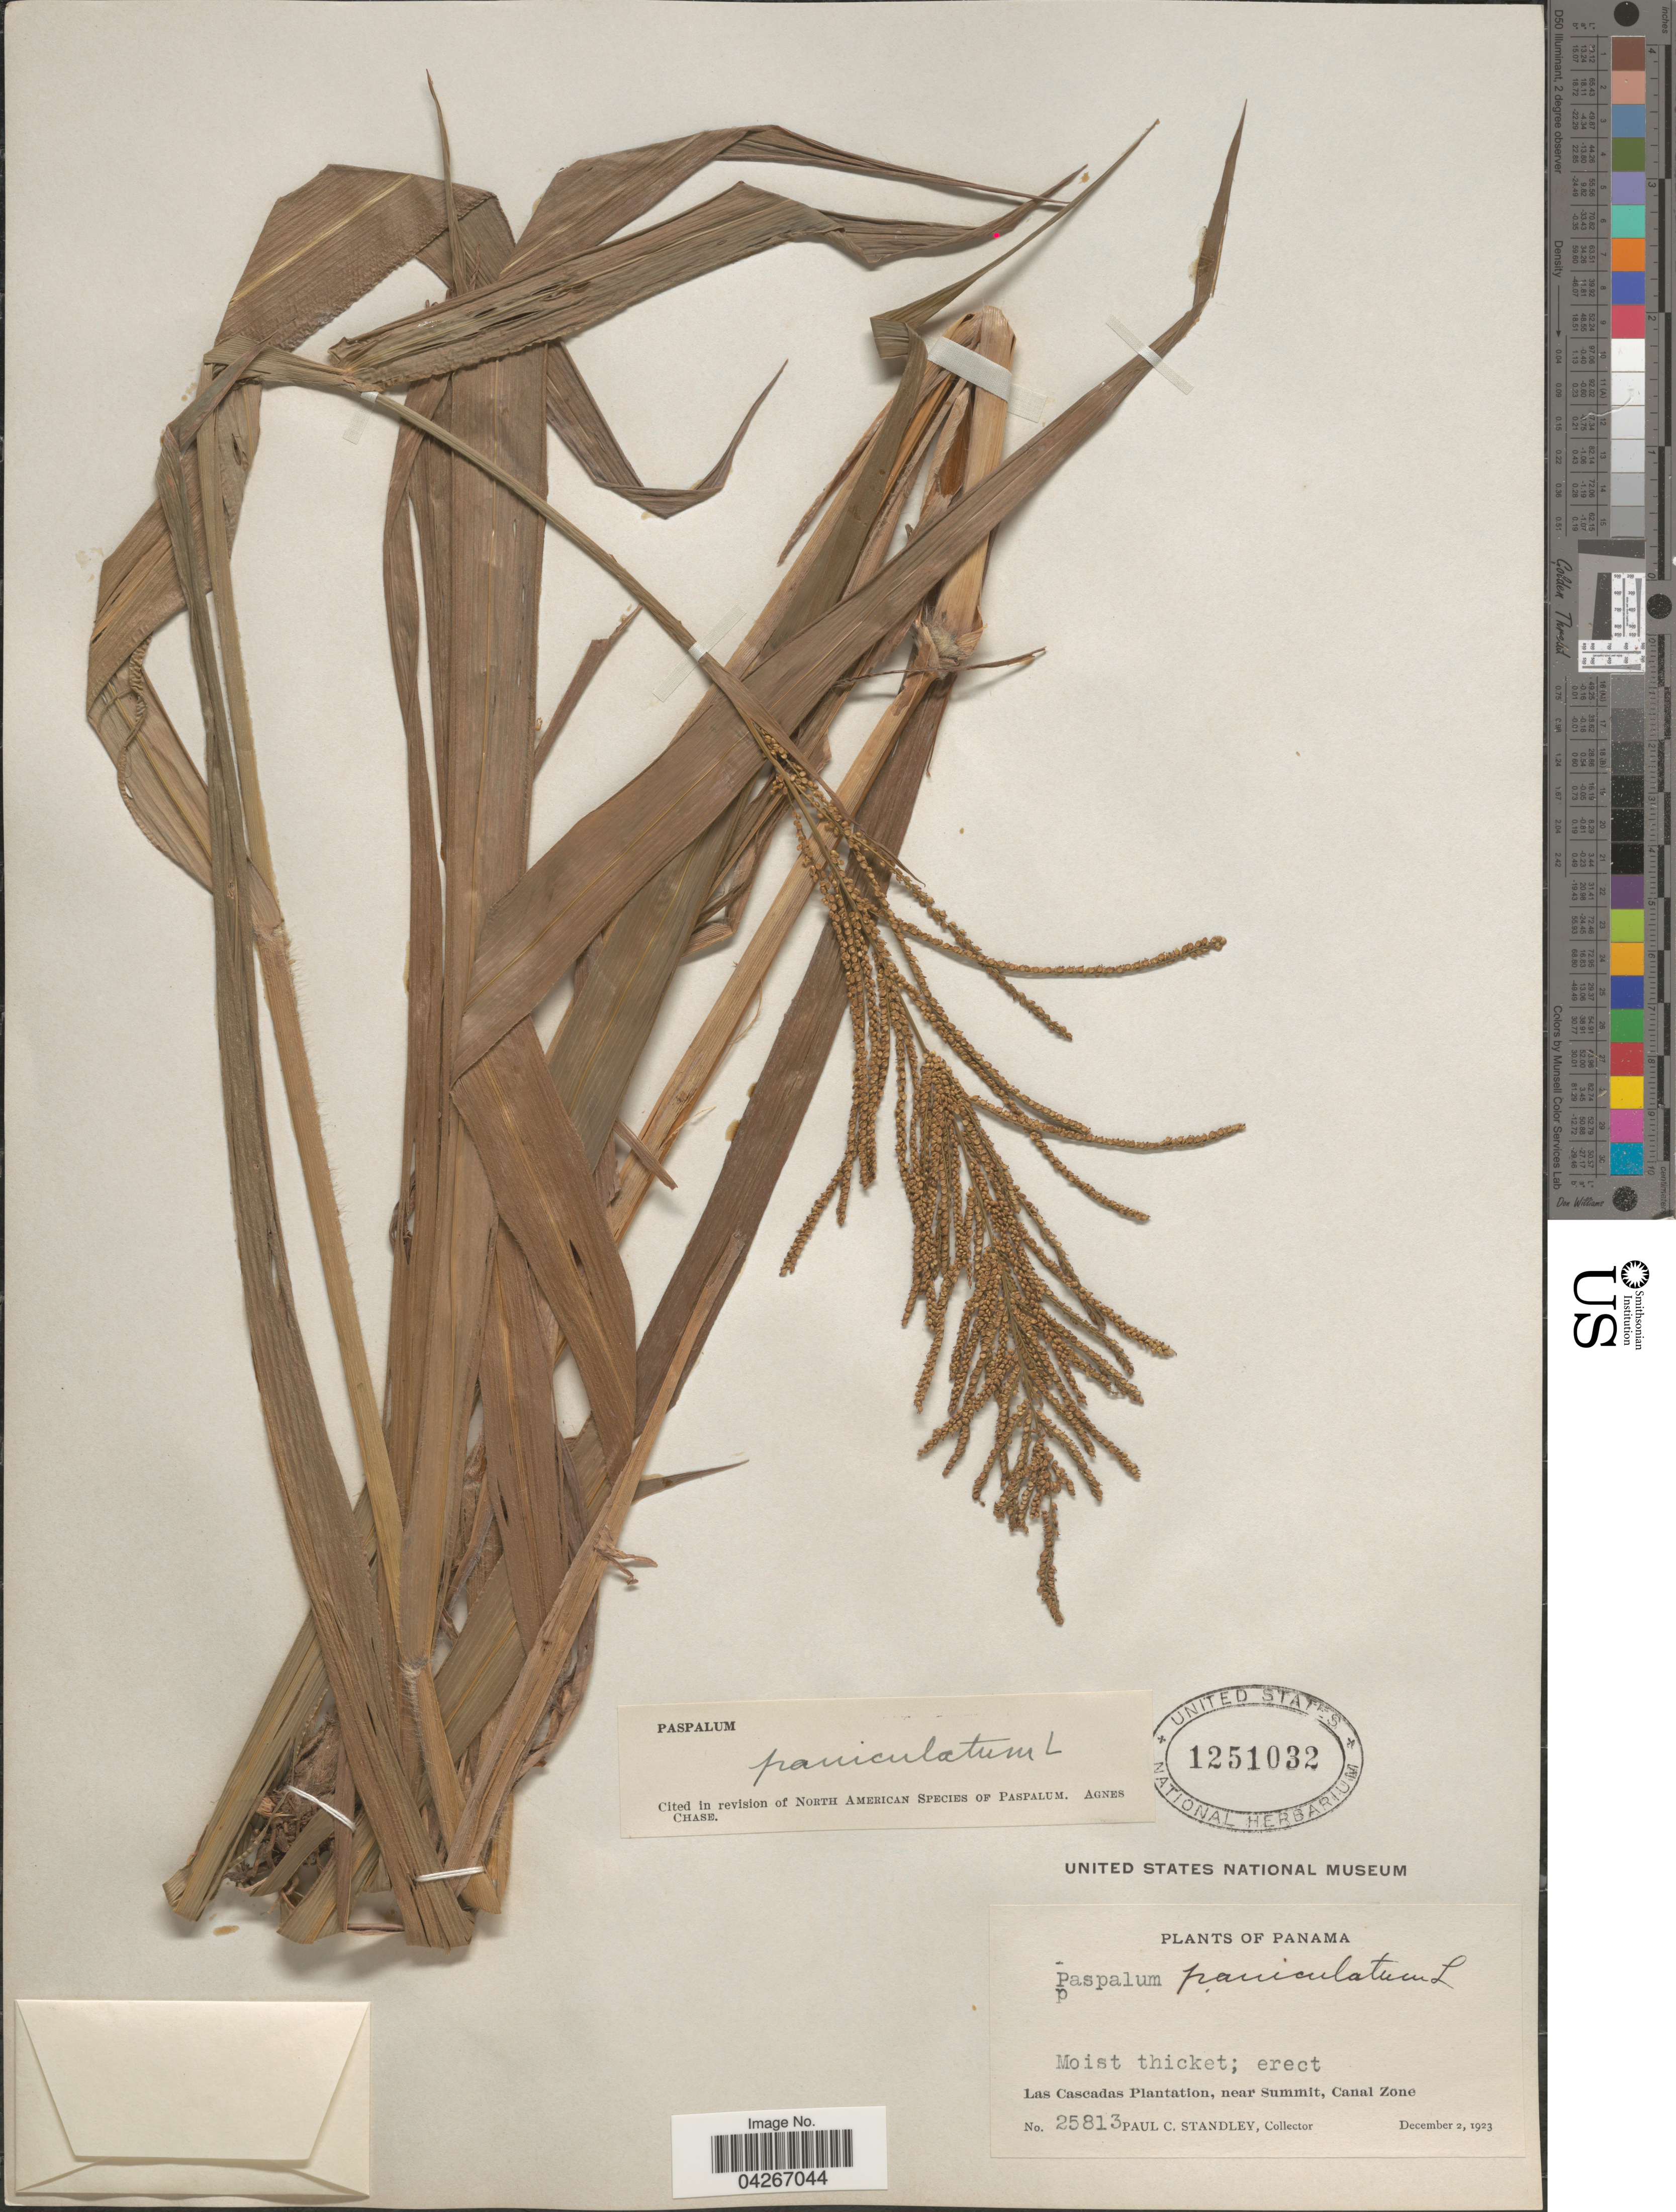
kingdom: Plantae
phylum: Tracheophyta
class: Liliopsida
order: Poales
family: Poaceae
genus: Paspalum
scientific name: Paspalum paniculatum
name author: L.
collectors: P. C. Standley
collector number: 25813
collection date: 1923-12-02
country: Panama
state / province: Colón / Panamá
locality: Las Cascadas Plantation, near Summit, Canal Zone.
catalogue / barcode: US 1251032